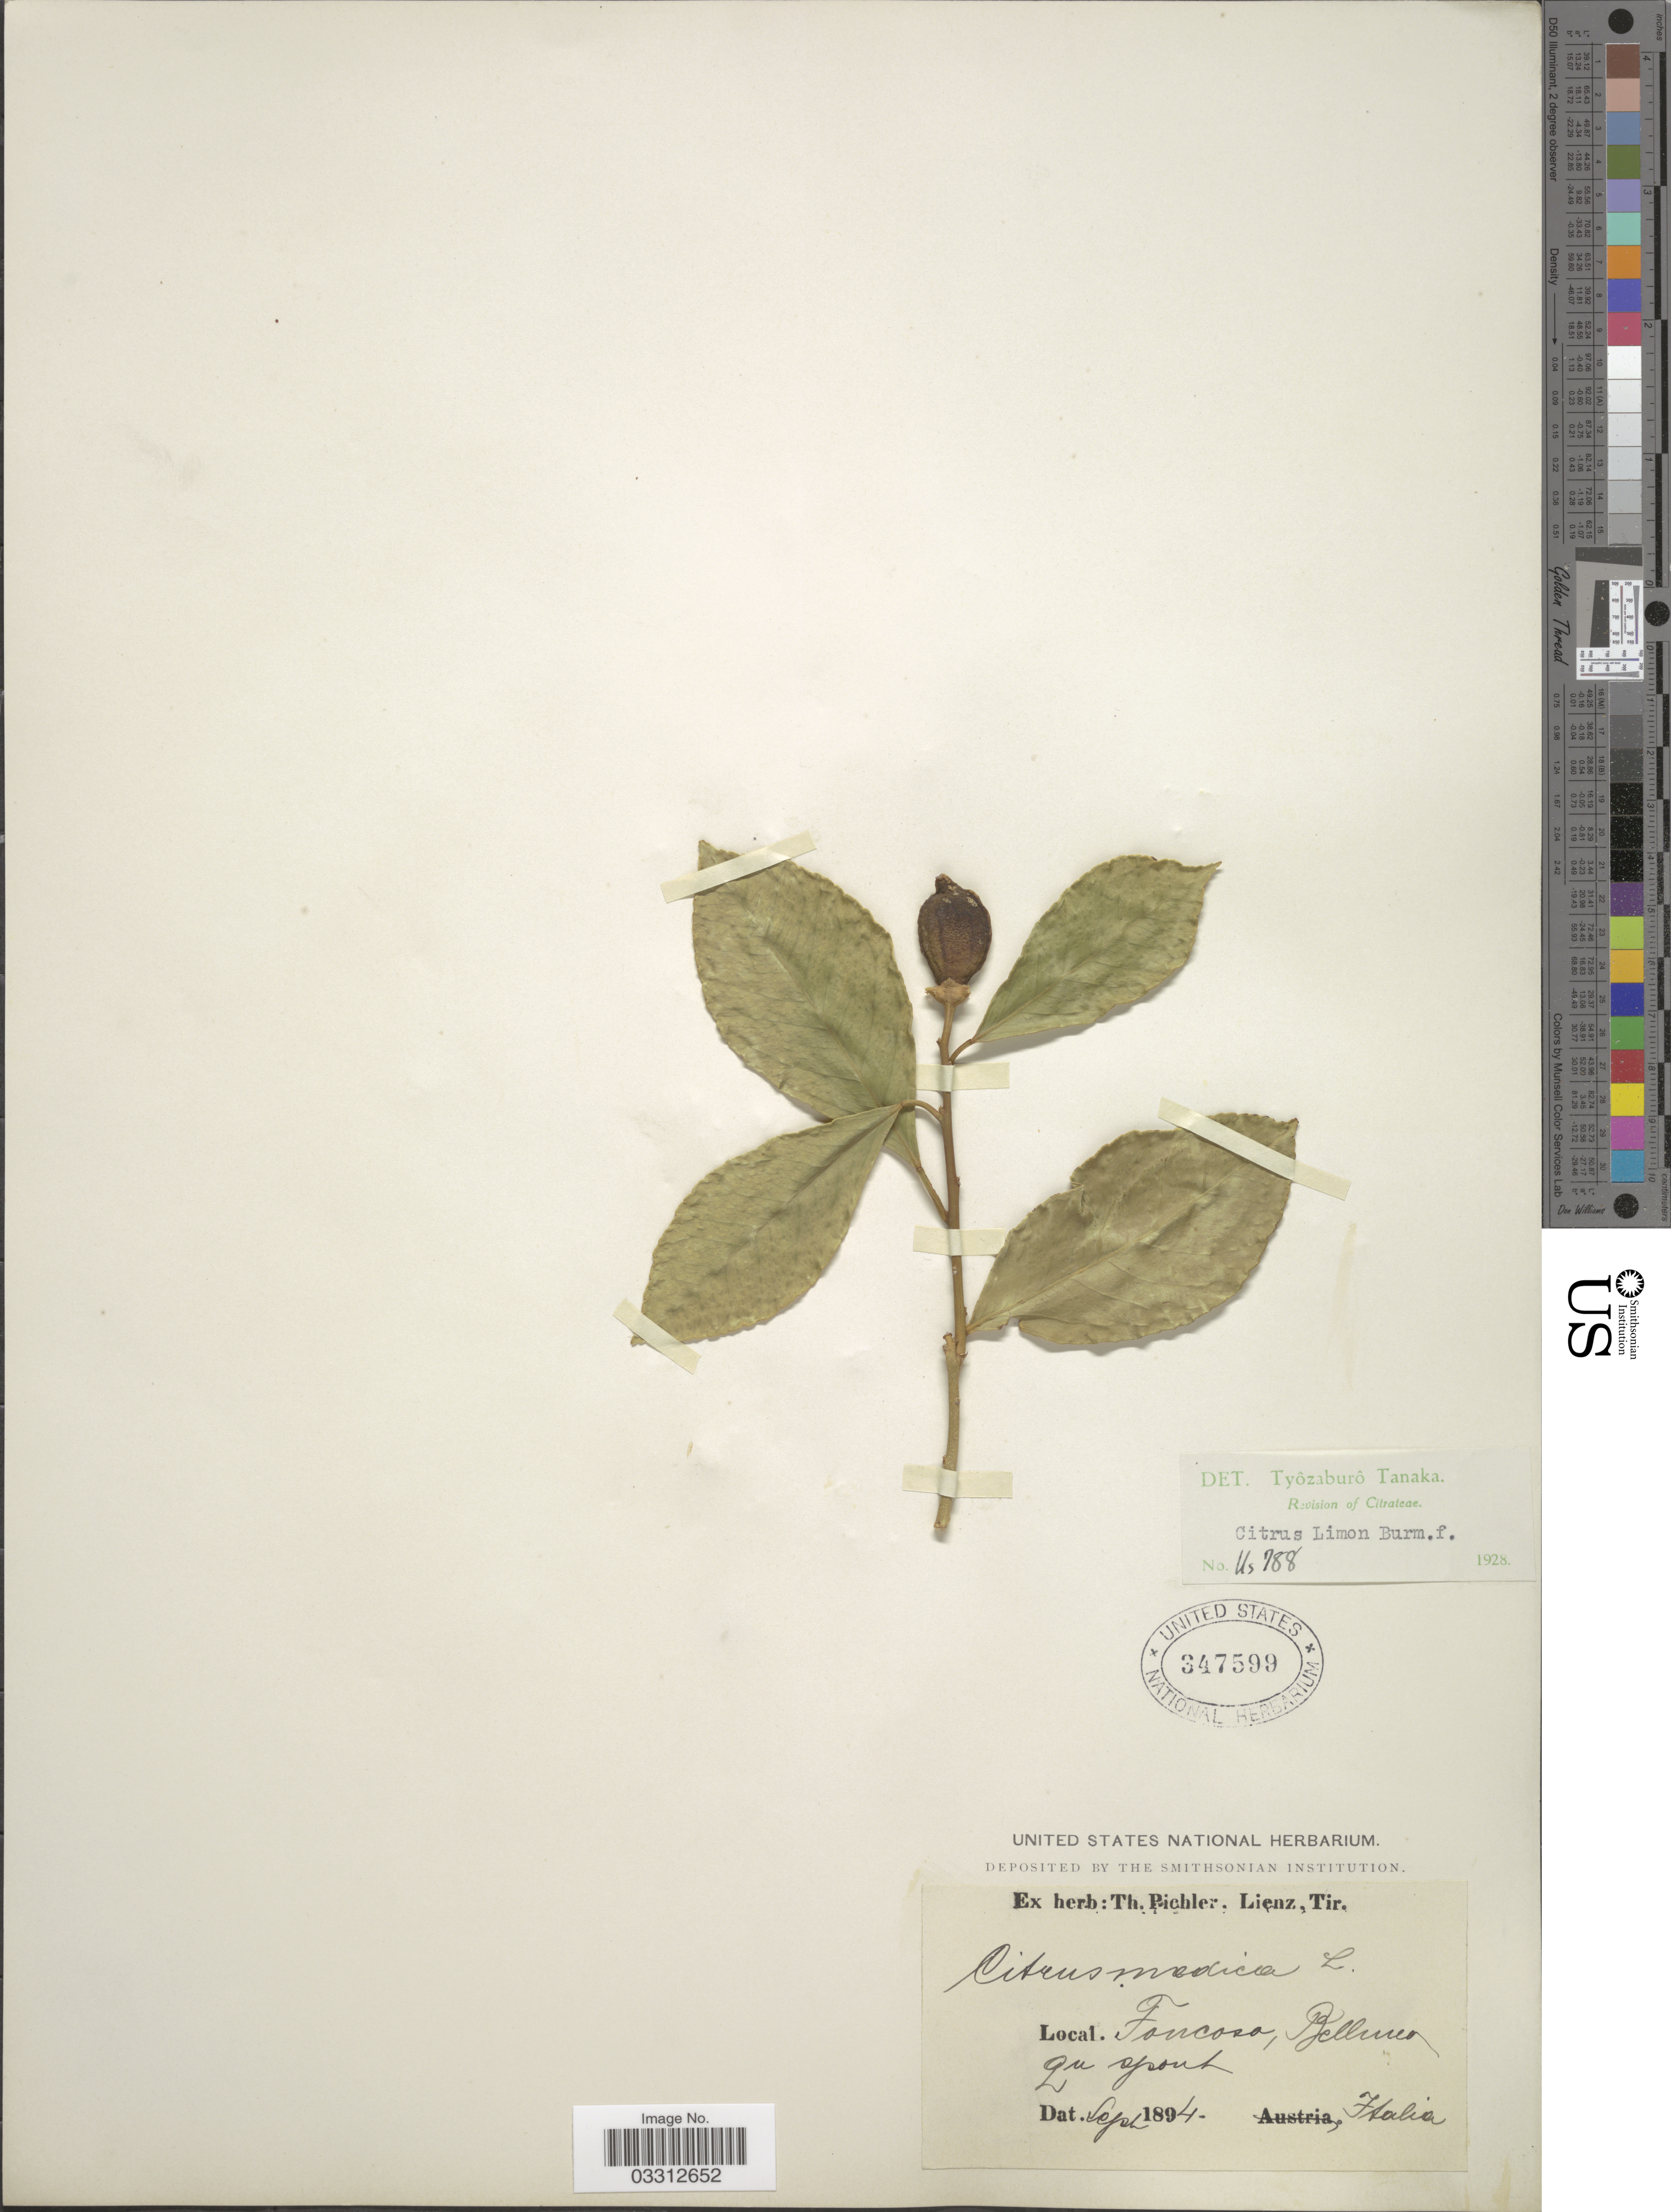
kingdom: Plantae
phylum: Tracheophyta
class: Magnoliopsida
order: Sapindales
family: Rutaceae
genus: Citrus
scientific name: Citrus x limon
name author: (L.) Osbeck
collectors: ex herb. T. Pichler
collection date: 1894-09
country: Italy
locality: Foncoso, Belluco, 2n Spont. [interpreted]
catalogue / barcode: US 347599